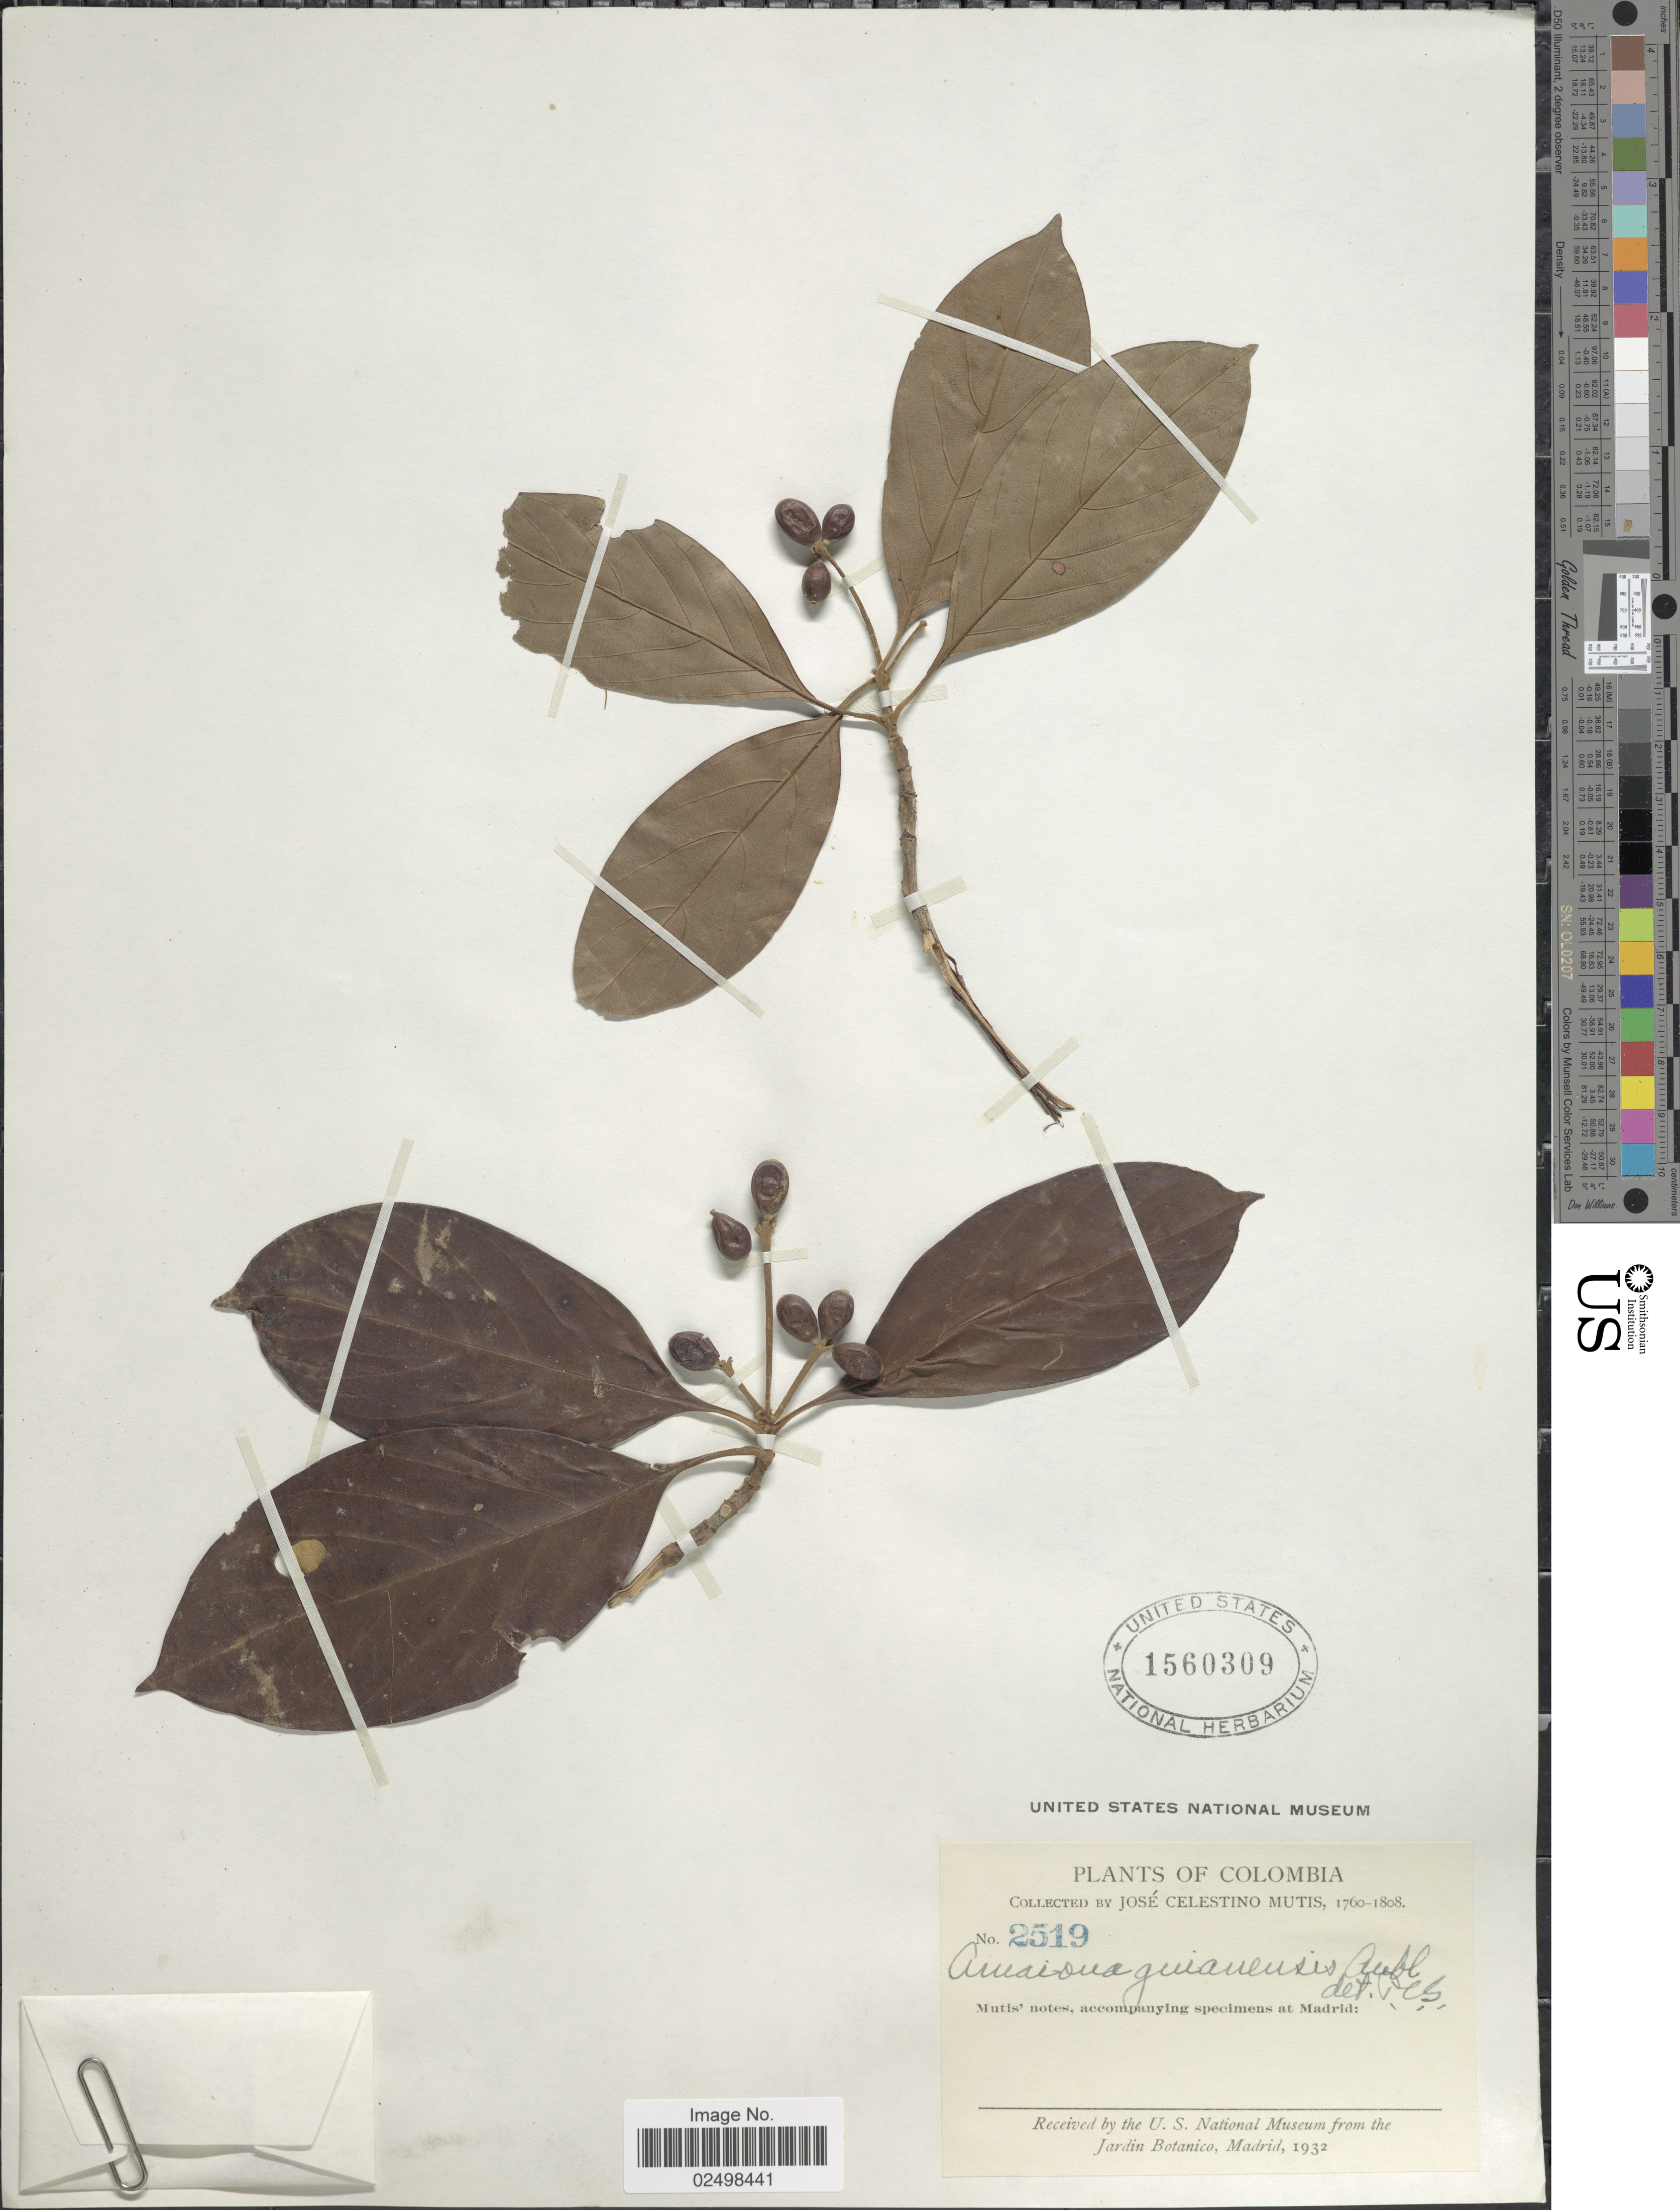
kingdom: Plantae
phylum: Tracheophyta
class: Magnoliopsida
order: Gentianales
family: Rubiaceae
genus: Amaioua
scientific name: Amaioua guianensis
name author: Aubl.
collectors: J. C. B. Mutis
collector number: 2519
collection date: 1760/1808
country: Colombia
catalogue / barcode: US 1560309